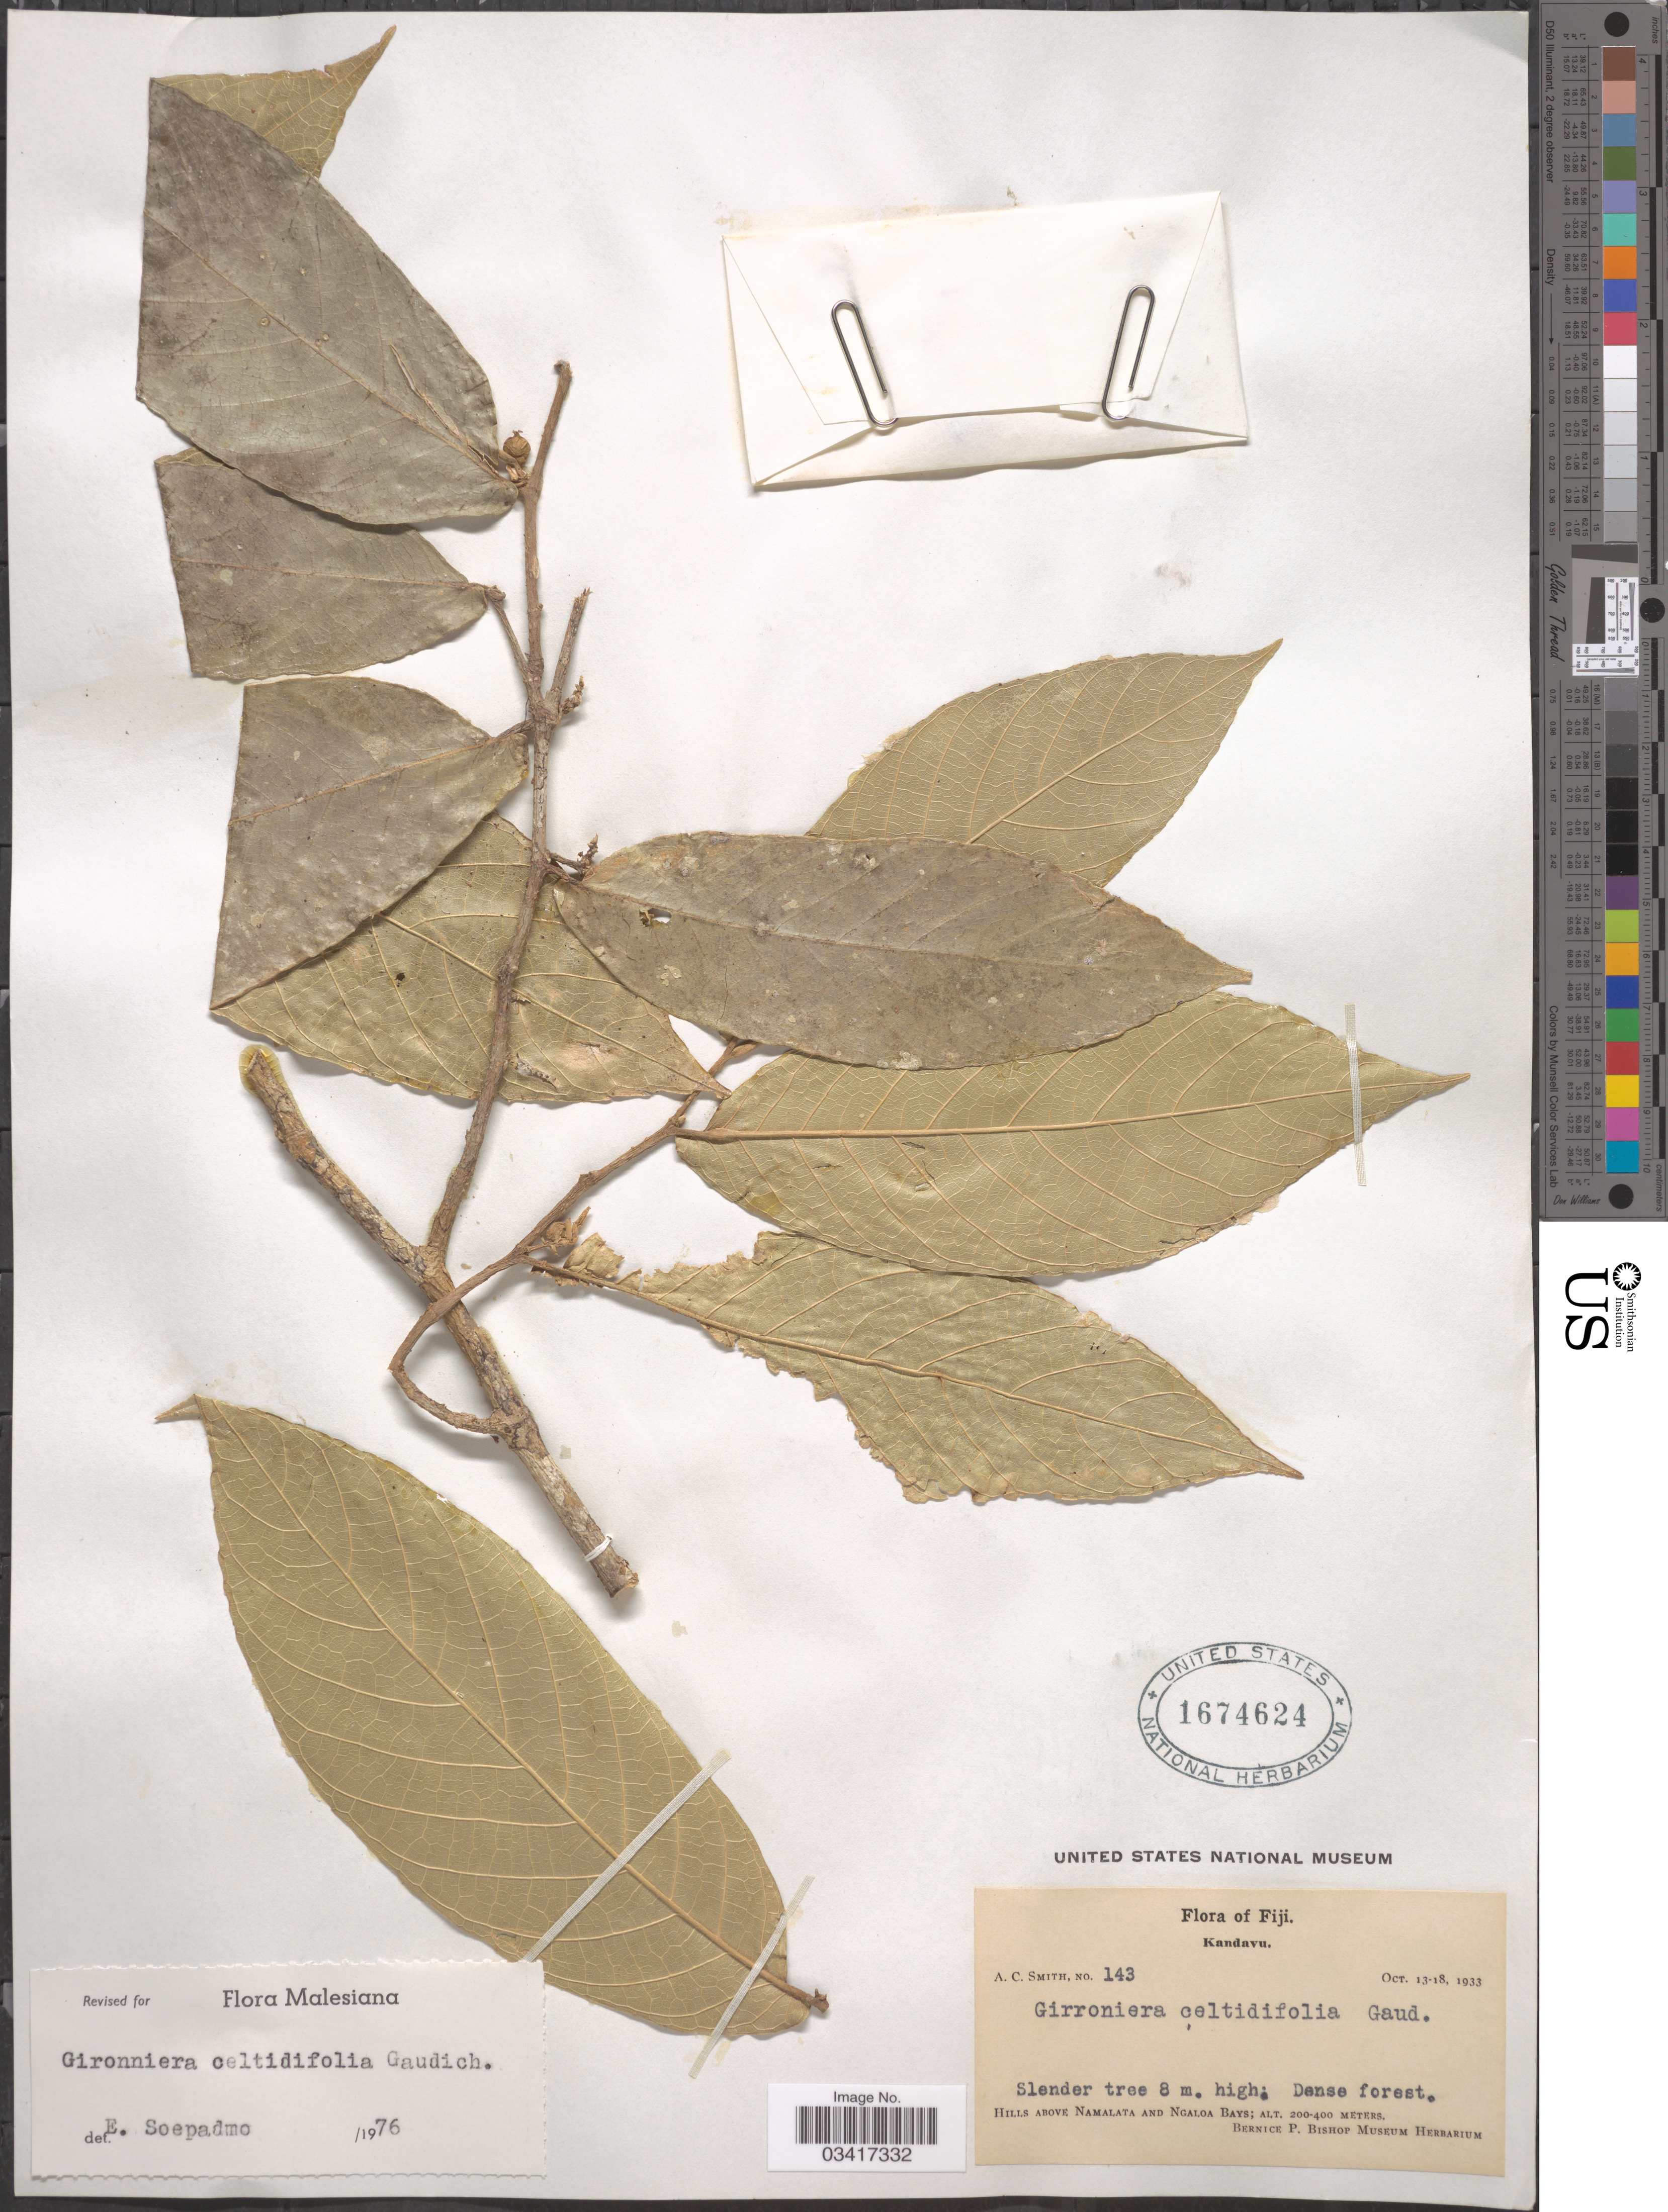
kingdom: Plantae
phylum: Tracheophyta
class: Magnoliopsida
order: Rosales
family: Cannabaceae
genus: Gironniera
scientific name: Gironniera celtidifolia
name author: Gaudich.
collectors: A. C. Smith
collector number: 143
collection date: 1933-10-13/1933-10-18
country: Fiji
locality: Kandavu. Hills above Namalata and Ngaloa Bays.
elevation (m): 200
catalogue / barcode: US 1674624